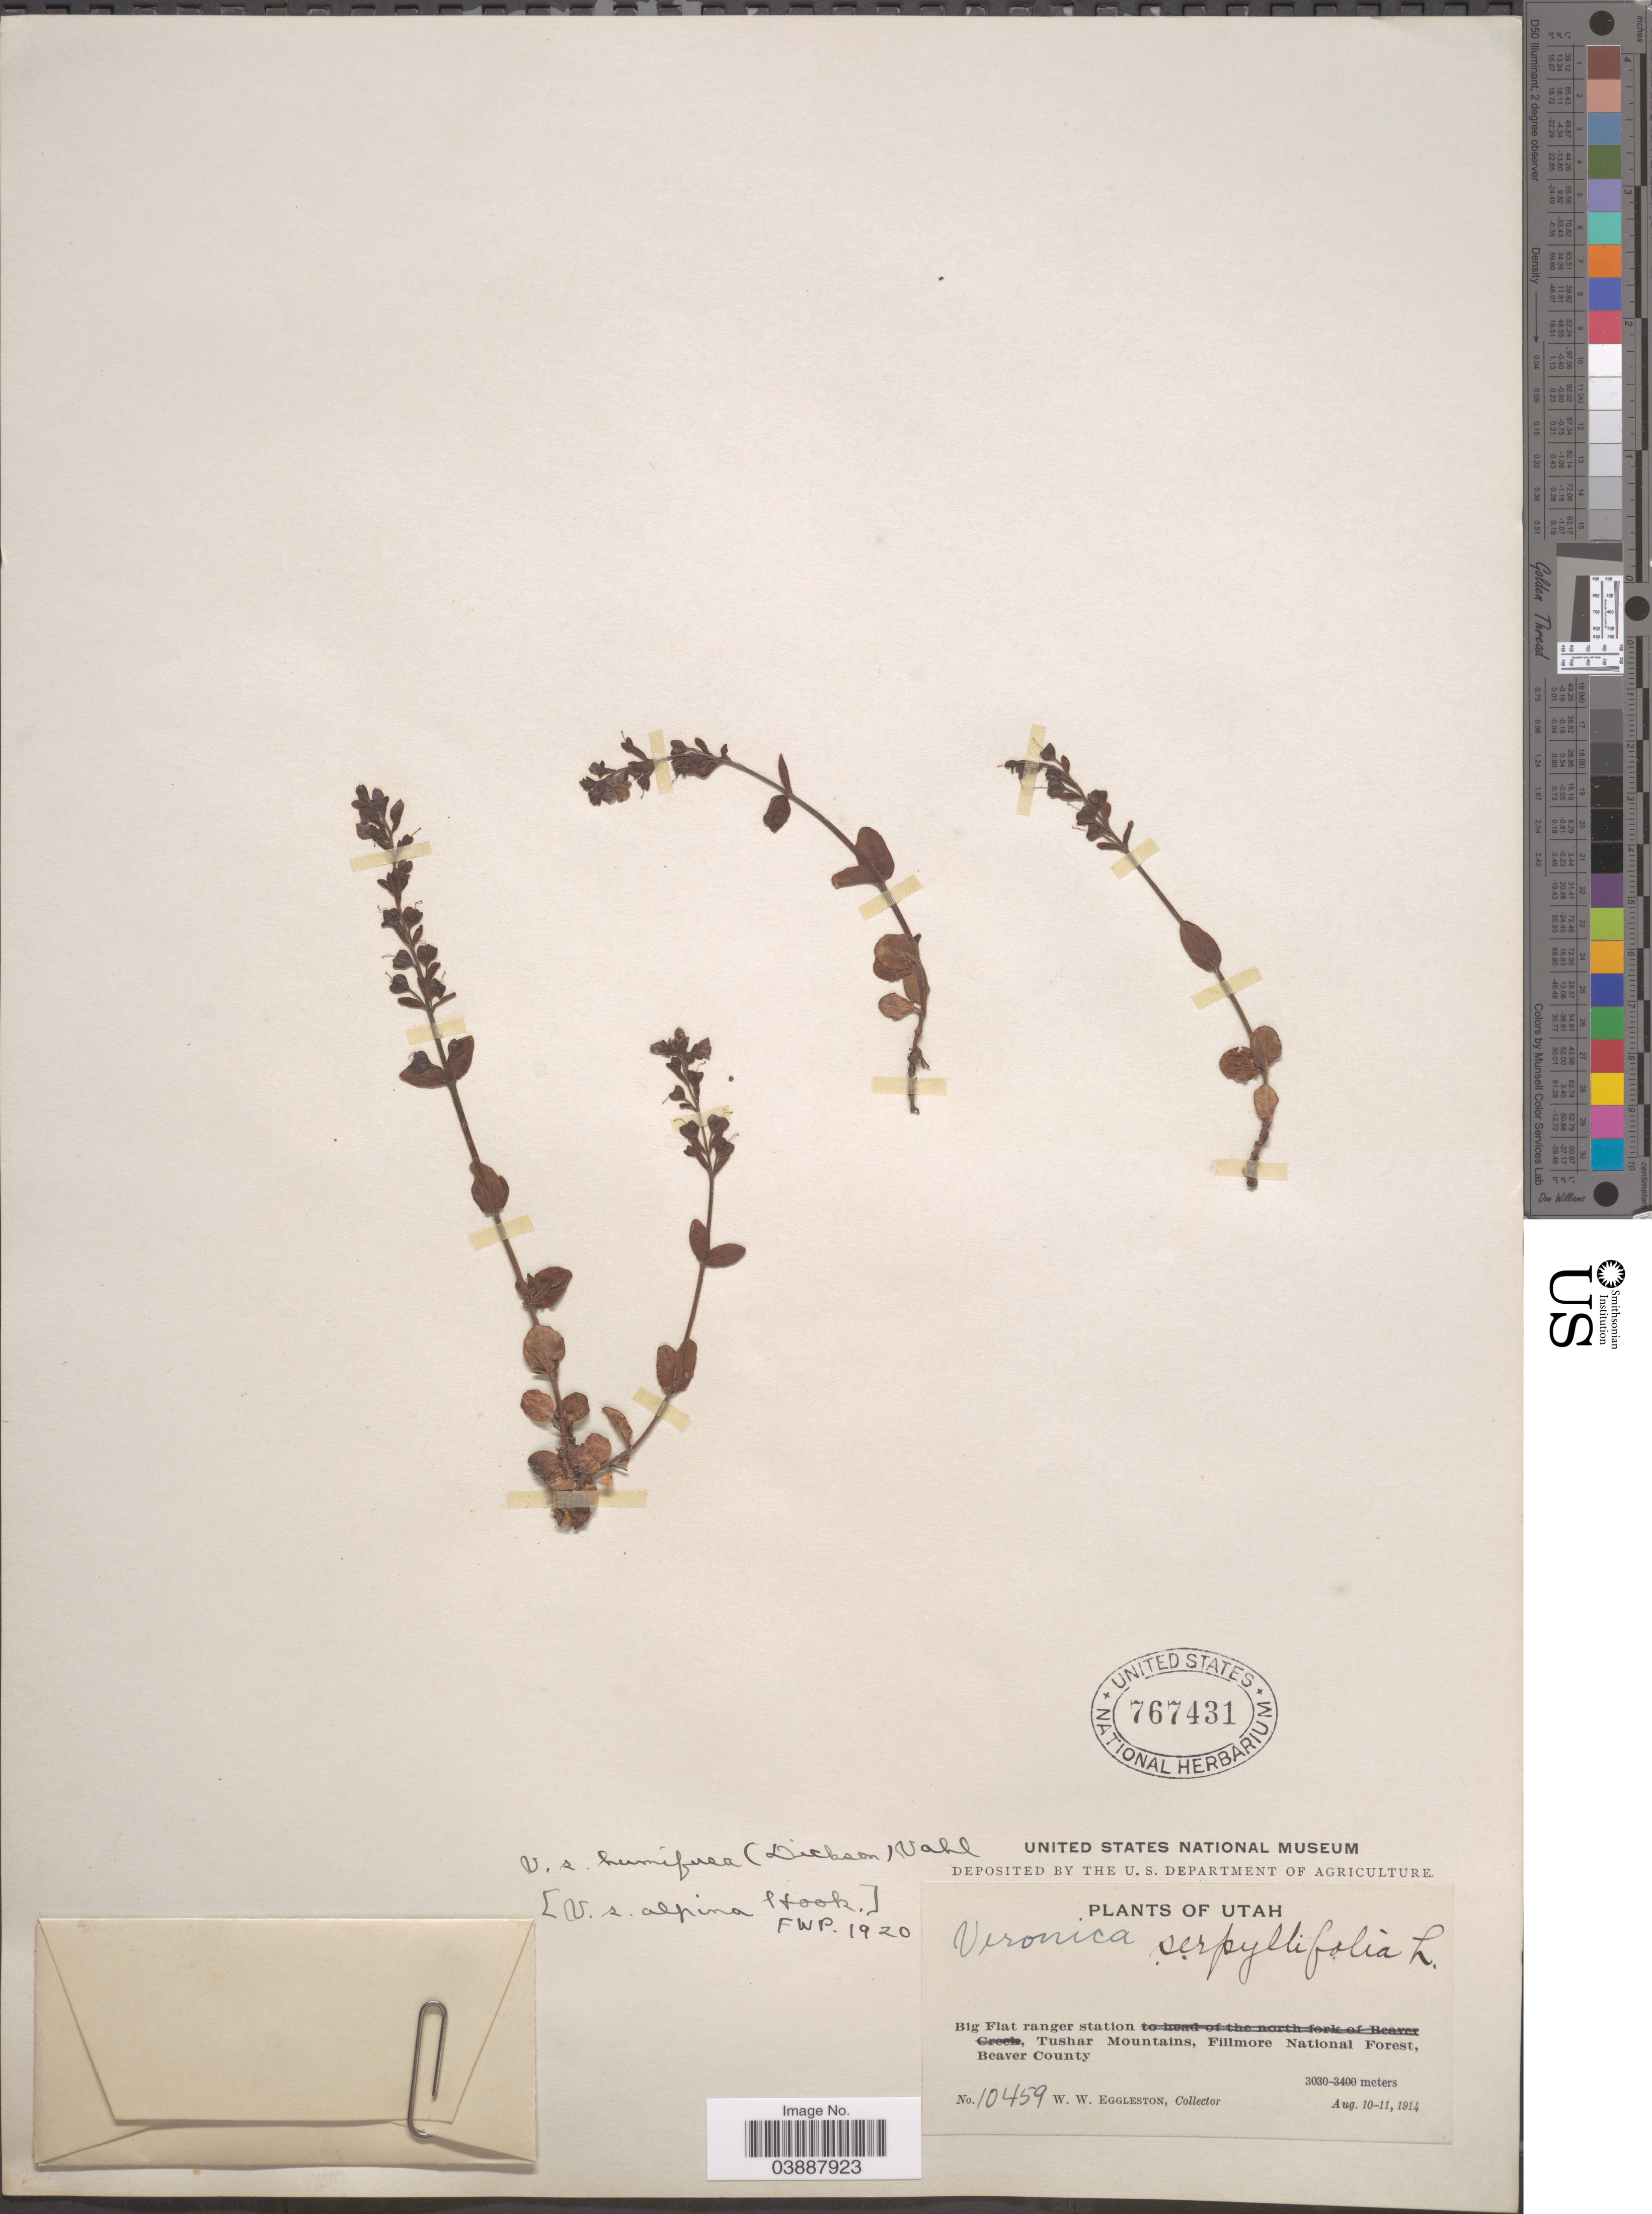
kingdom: Plantae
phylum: Tracheophyta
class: Magnoliopsida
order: Lamiales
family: Plantaginaceae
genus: Veronica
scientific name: Veronica serpyllifolia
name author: L.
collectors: W. W. Eggleston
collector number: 10459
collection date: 1914-08-10/1914-08-11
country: United States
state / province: Utah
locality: Big Flat ranger station, Tushar Mountains, Fillmore National Forest, Beaver County.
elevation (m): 3030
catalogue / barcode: US 767431